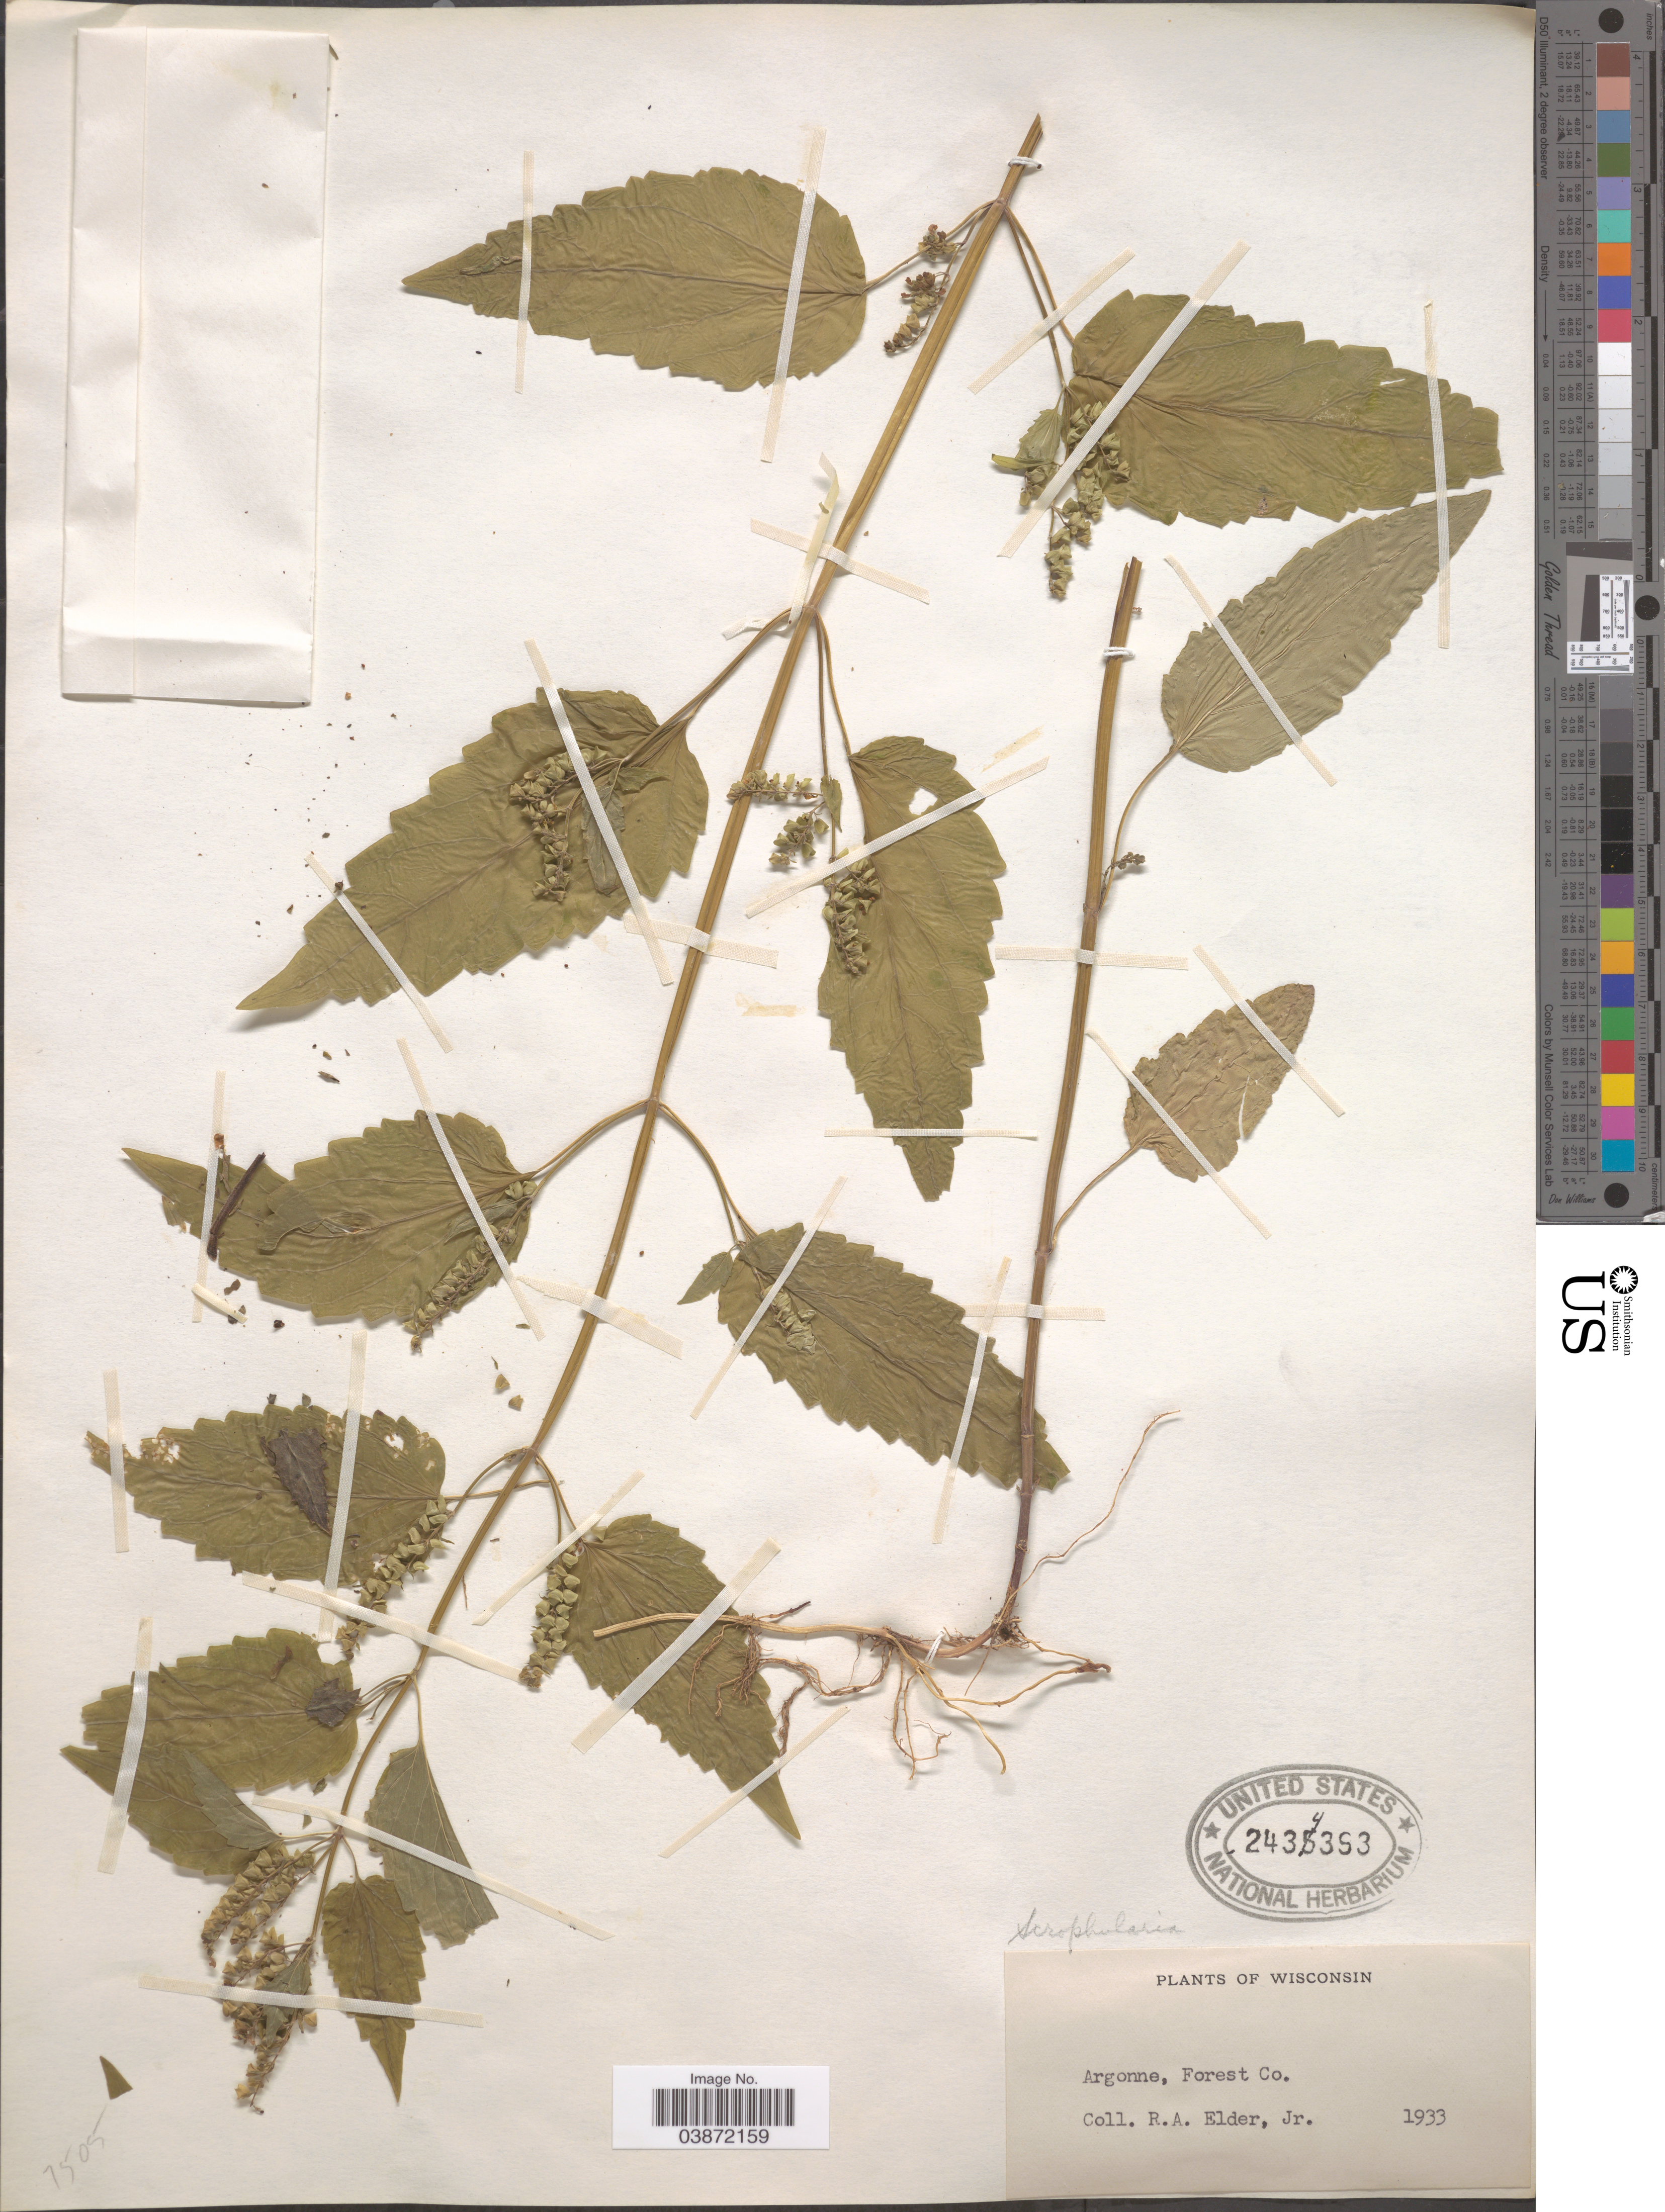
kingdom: Plantae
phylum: Tracheophyta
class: Magnoliopsida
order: Lamiales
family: Scrophulariaceae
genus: Scrophularia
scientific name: Scrophularia sp.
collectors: R. Elder Jr.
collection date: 1933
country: United States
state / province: Wisconsin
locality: Argonne, Forest Co.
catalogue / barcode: US 2434383